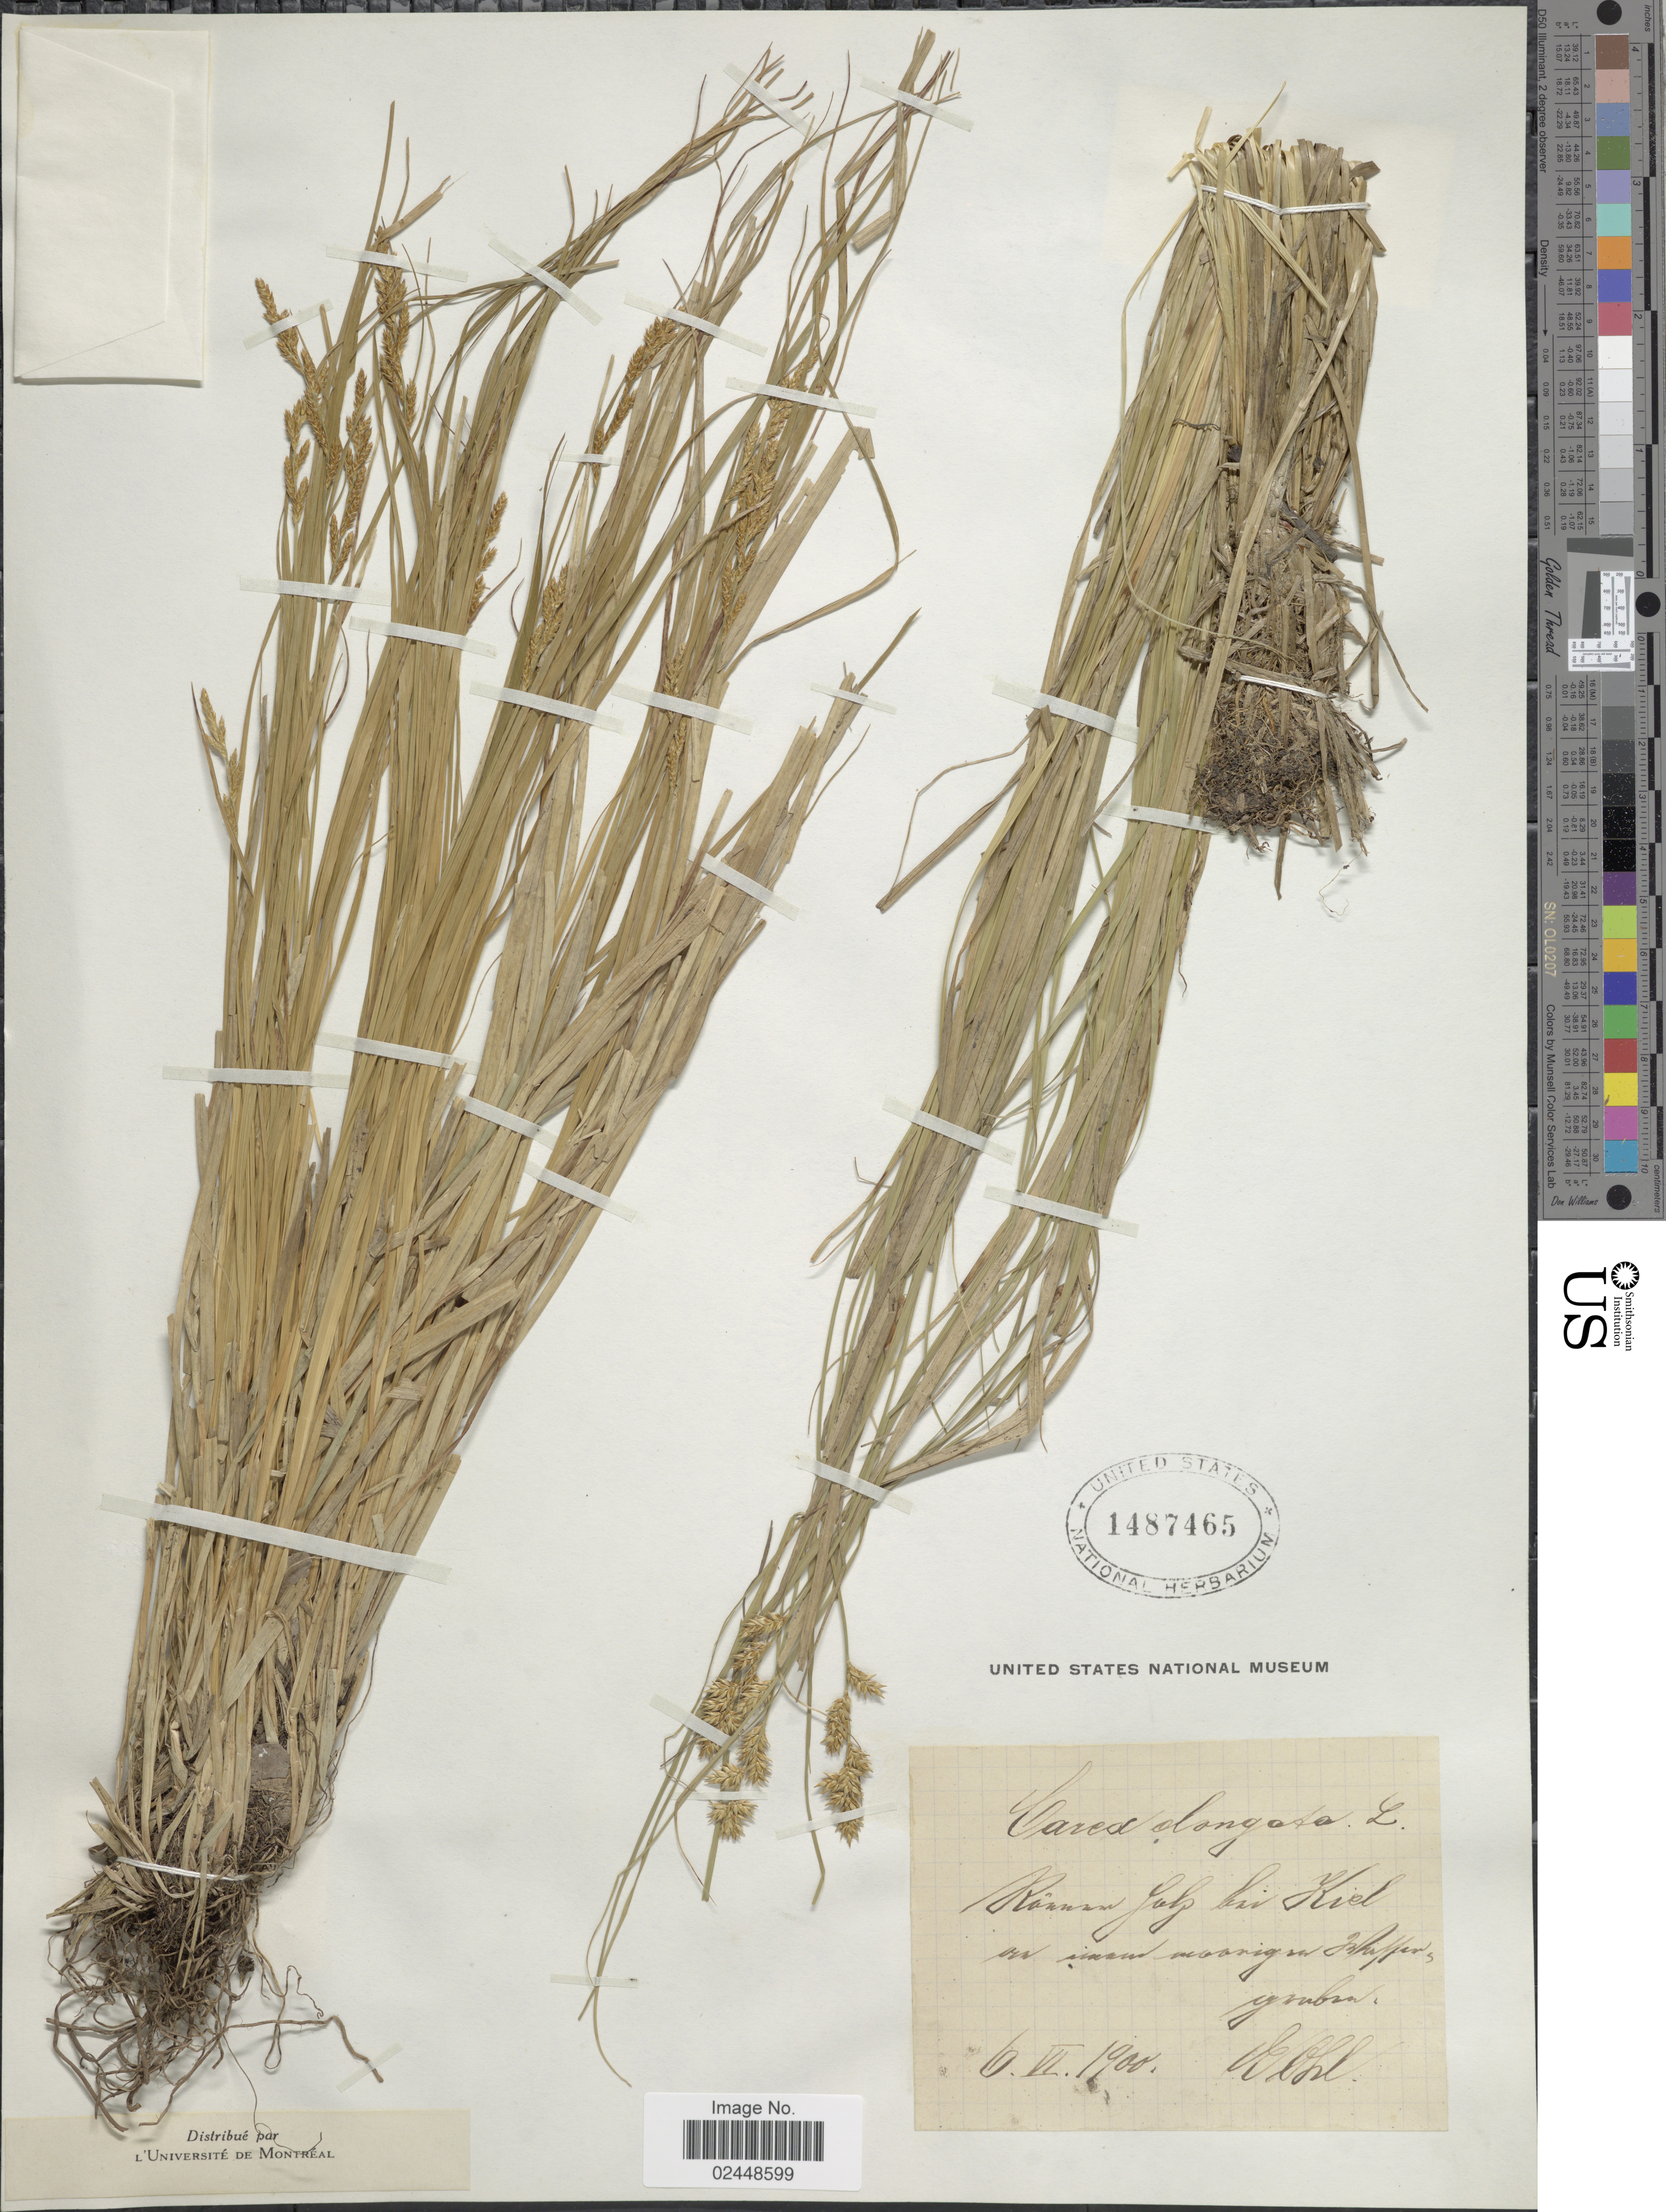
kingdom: Plantae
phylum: Tracheophyta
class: Liliopsida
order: Poales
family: Cyperaceae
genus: Carex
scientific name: Carex elongata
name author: L.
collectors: Kohl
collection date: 1900-06-06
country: Germany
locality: Kiel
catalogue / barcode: US 1487465